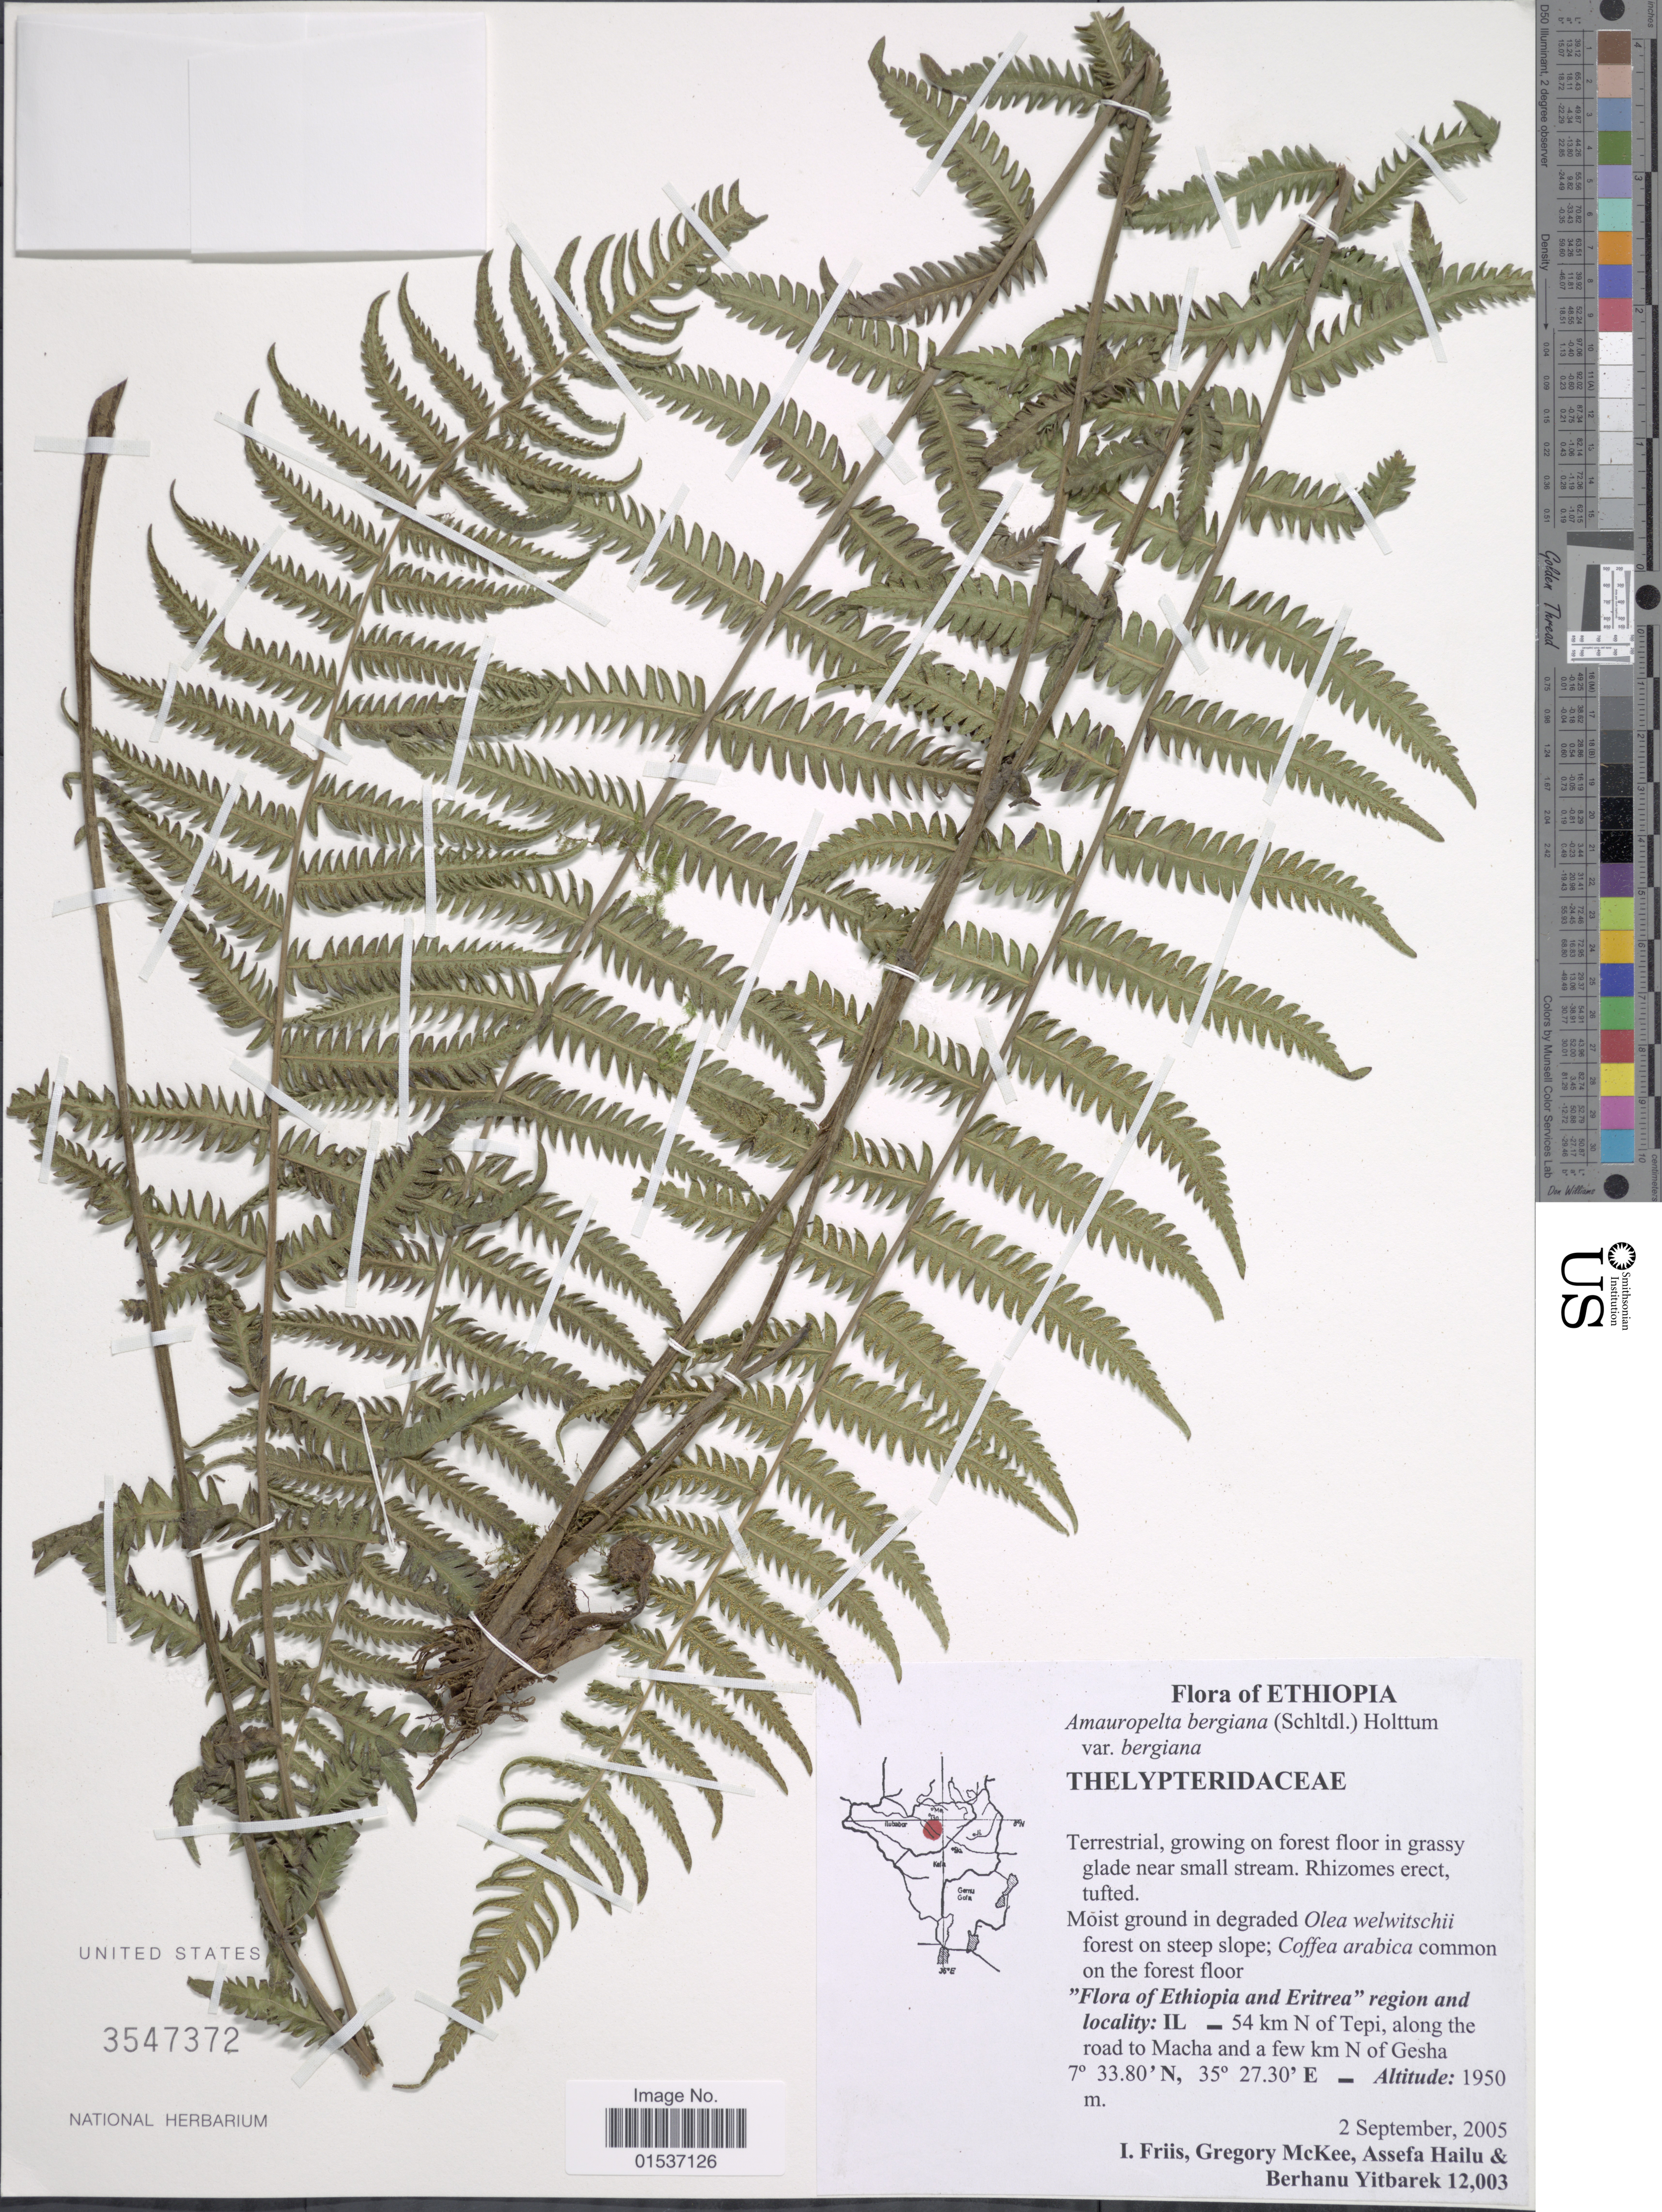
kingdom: Plantae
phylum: Tracheophyta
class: Polypodiopsida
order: Polypodiales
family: Thelypteridaceae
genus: Thelypteris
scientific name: Thelypteris bergiana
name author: (Schltdl.) Ching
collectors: I. Friis, G. S. McKee, A. Hailu & B. Yitbarek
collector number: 12003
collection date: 2005-09-02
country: Ethiopia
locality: Ethiopia and Eritea region and locality: IL - 54 km B of Tepi, along the road to Macha and few km N of Gesha.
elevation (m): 1950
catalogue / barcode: US 3547372